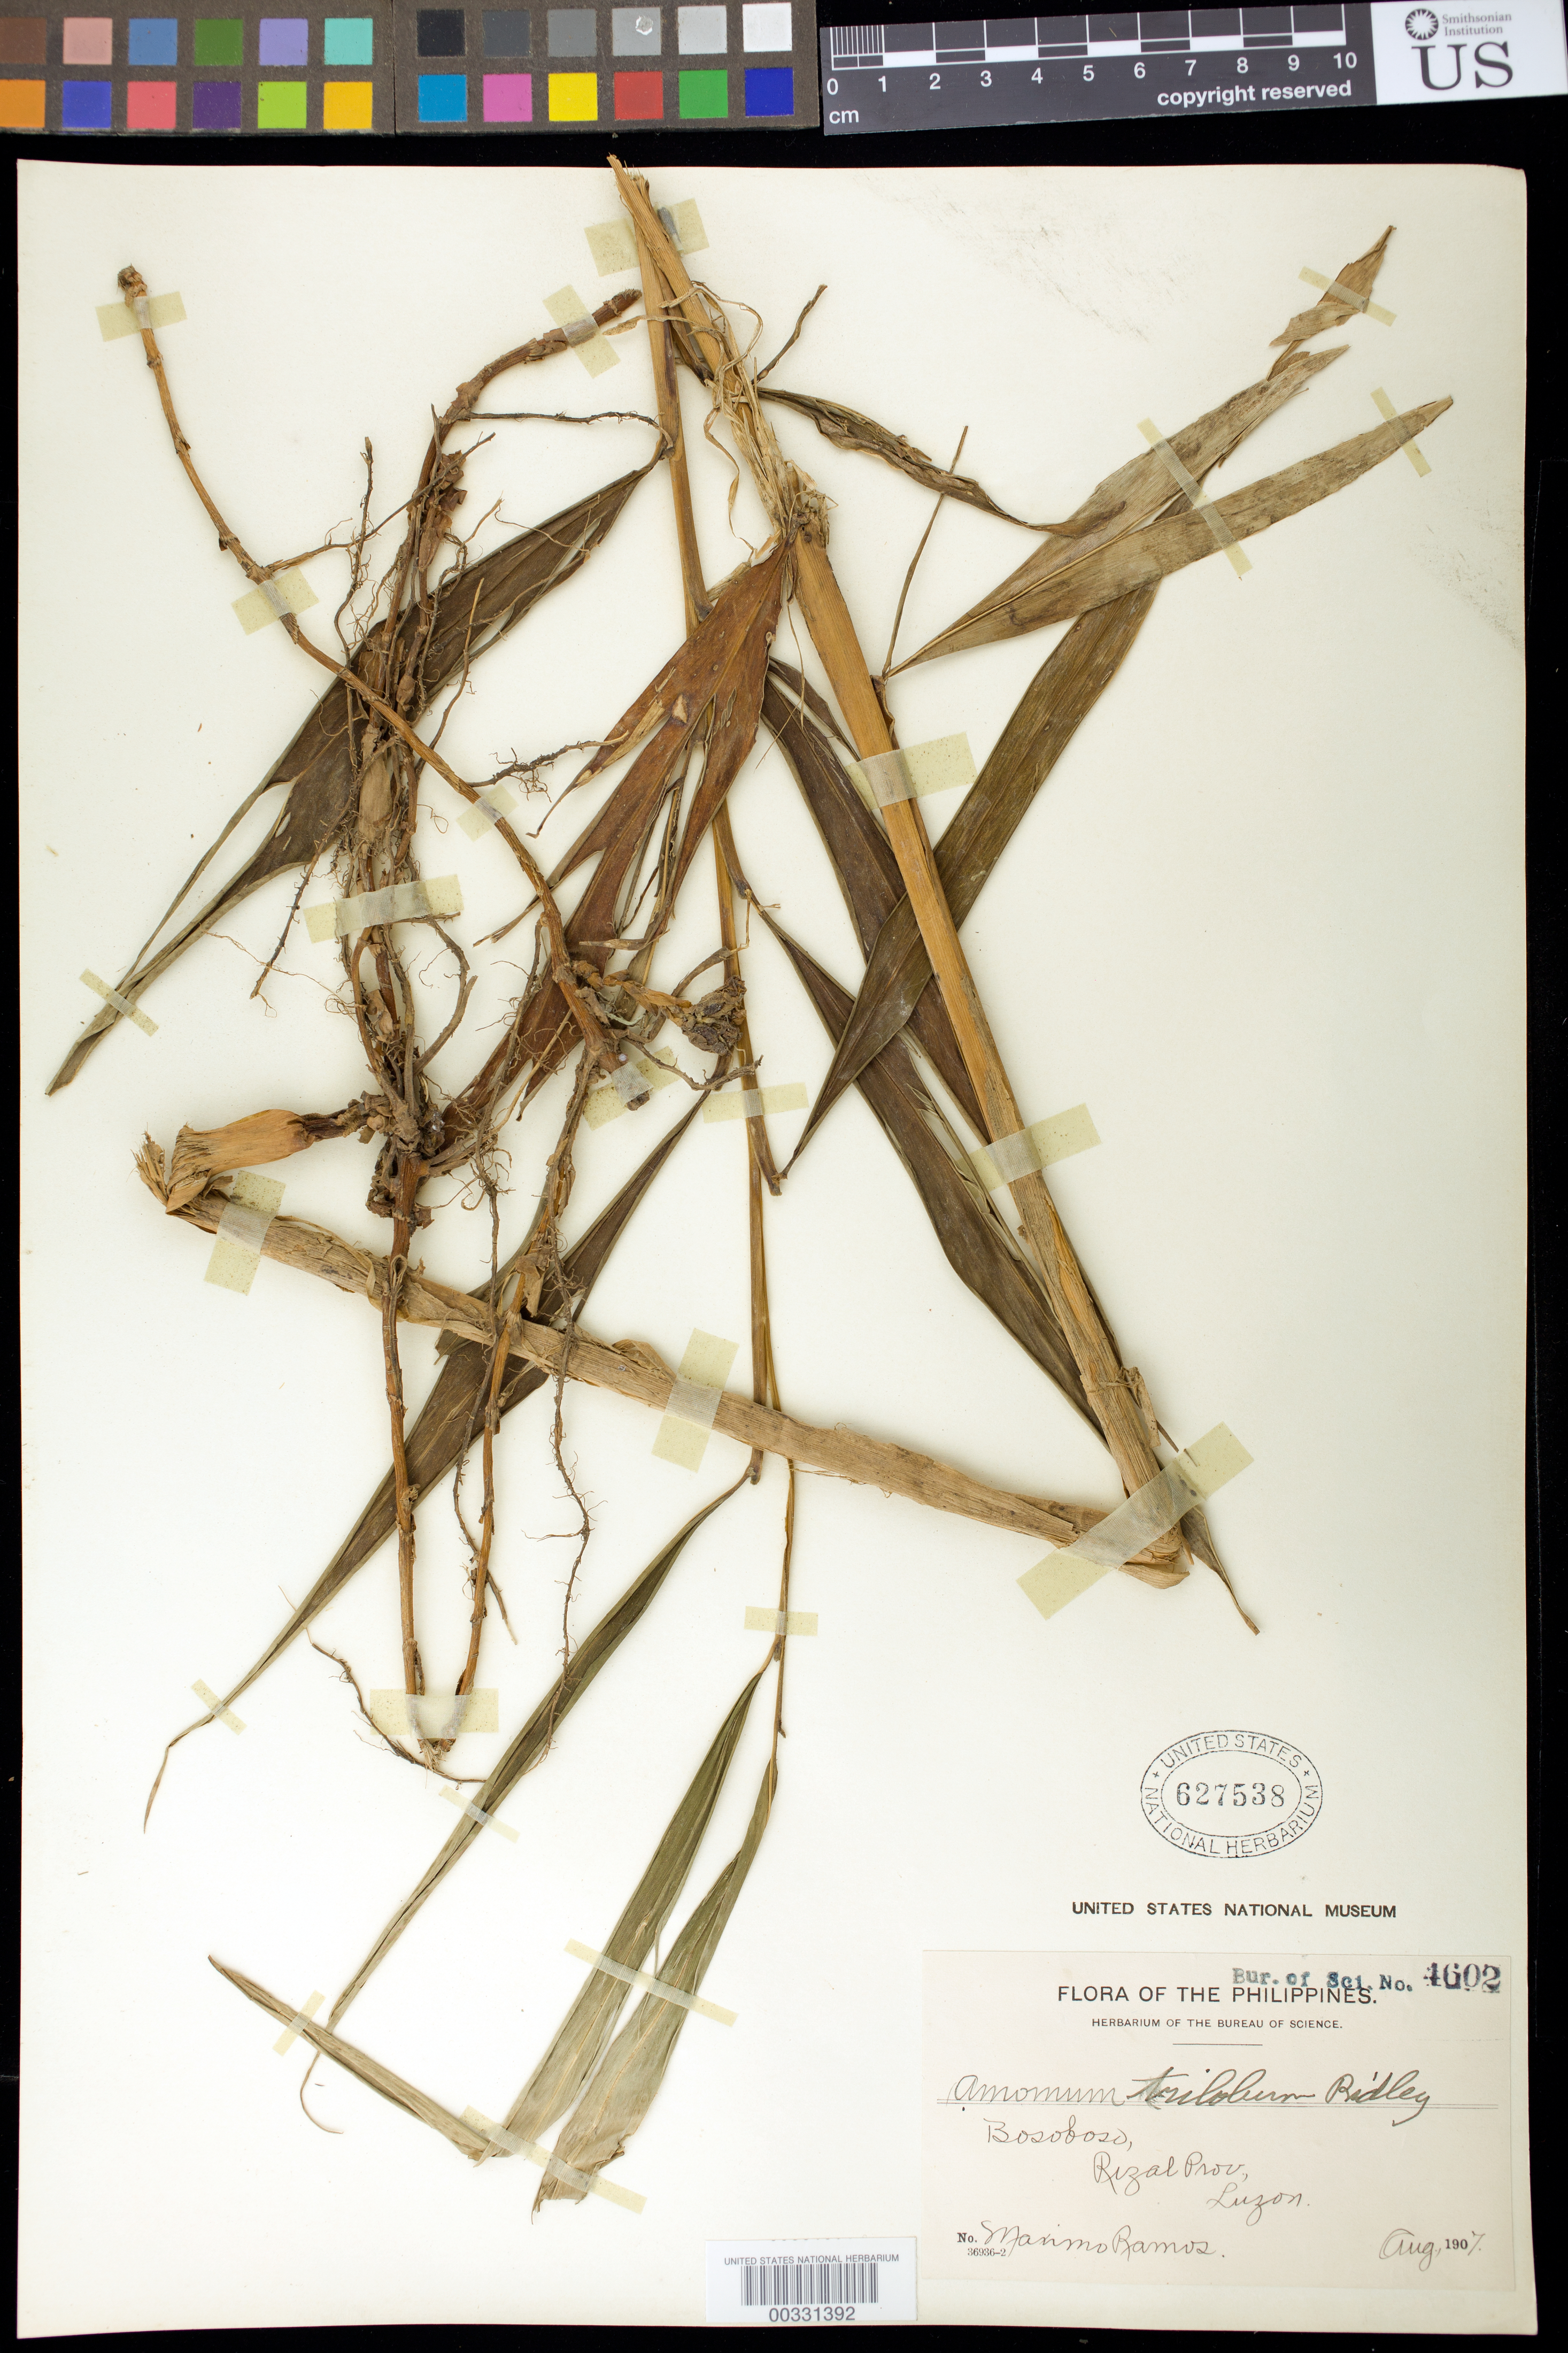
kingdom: Plantae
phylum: Tracheophyta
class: Liliopsida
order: Zingiberales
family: Zingiberaceae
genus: Wurfbainia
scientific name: Wurfbainia hedyosma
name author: (I.M. Turner) Škornick. & A.D. Poulsen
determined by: Docot, Rudolph Valentino A.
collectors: M. Ramos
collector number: Bur. Sci. 4602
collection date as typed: Aug 1907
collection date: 1907-08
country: Philippines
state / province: Calabarzon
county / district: Rizal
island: Luzon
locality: Bosoboso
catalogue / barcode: US 627538